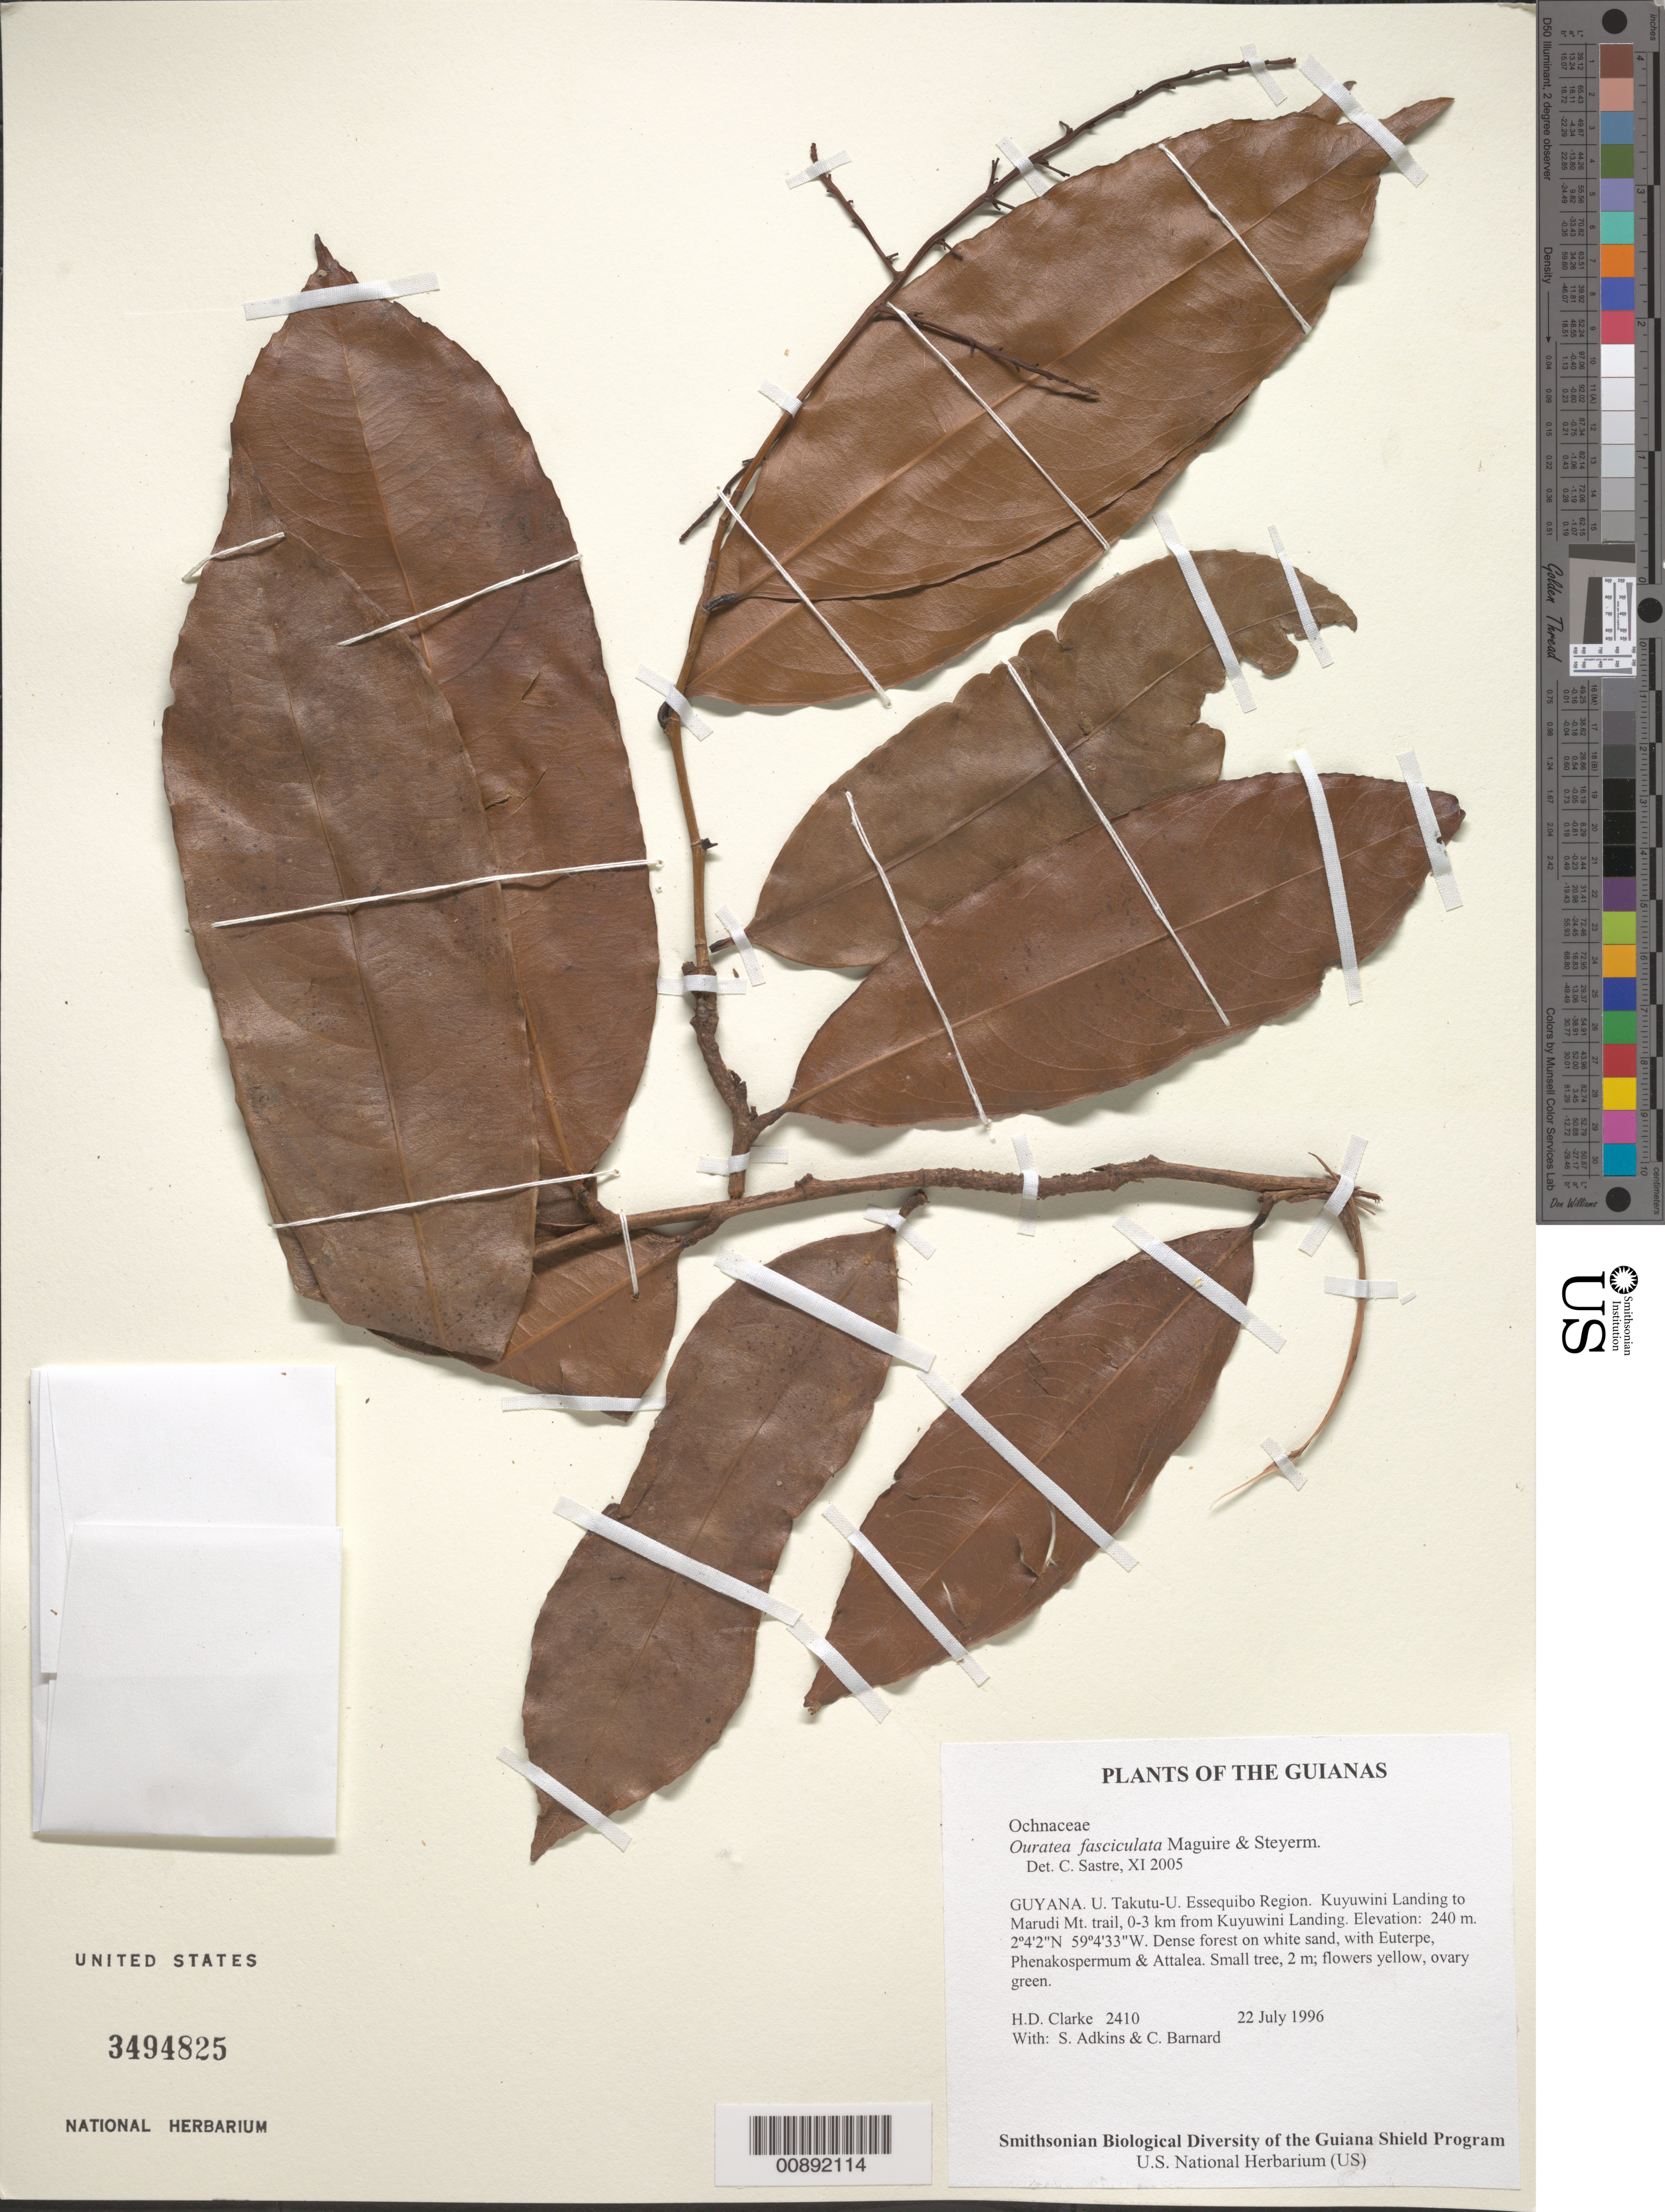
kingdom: Plantae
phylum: Tracheophyta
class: Magnoliopsida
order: Malpighiales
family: Ochnaceae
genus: Ouratea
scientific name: Ouratea fasciculata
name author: Maguire & Steyerm.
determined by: Sastre, C. H. L.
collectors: H. D. Clarke, S. Adkins & C. Bernard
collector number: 2410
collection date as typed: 22 July 1996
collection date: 1996-07-22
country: Guyana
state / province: U. Takutu-U. Essequibo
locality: Kuyuwini Landing to Marudi Mt. trail, 0-3 km from Kuyuwini Landing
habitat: Dense forest on white sand, with Euterpe, Phenakospermum & Attalea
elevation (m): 240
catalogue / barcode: US 3494825